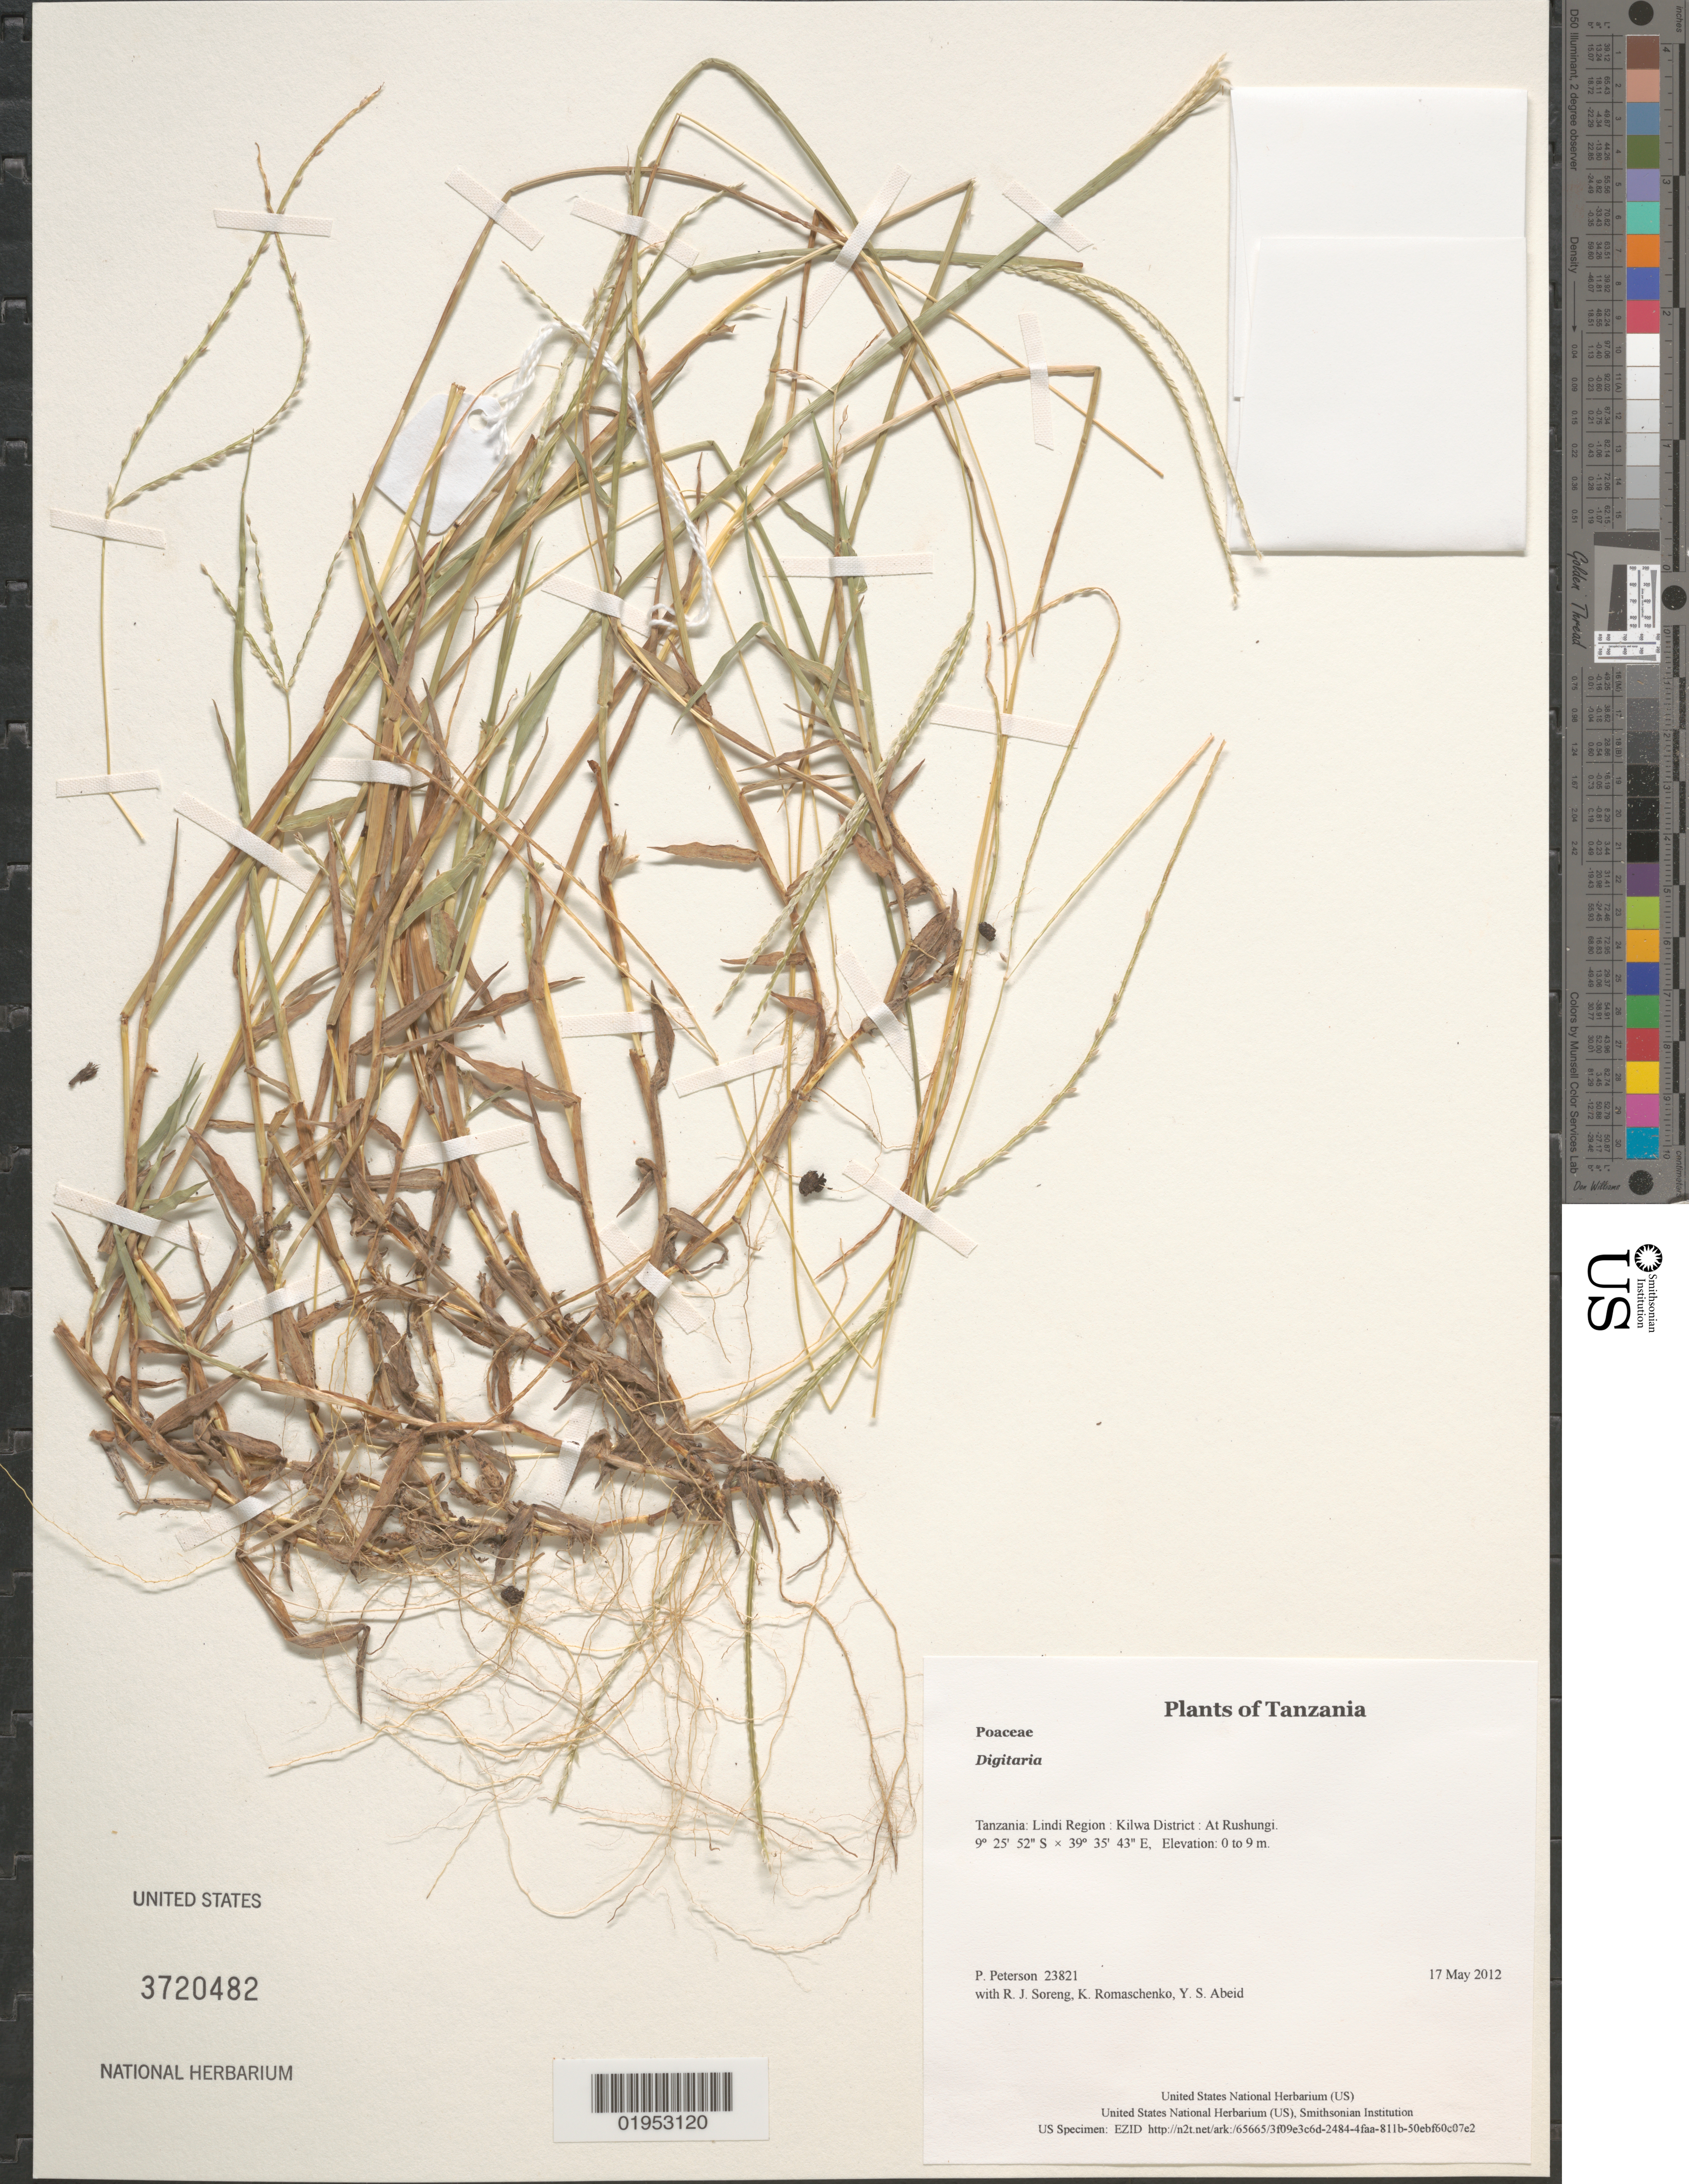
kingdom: Plantae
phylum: Tracheophyta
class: Liliopsida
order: Poales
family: Poaceae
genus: Digitaria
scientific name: Digitaria sp.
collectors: P. M. Peterson, R. J. Soreng, K. Romaschenko & Y. Abeid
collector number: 23821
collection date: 2012-05-17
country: Tanzania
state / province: Lindi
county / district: Kilwa District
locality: At Rushungi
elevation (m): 0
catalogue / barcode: US 3720482